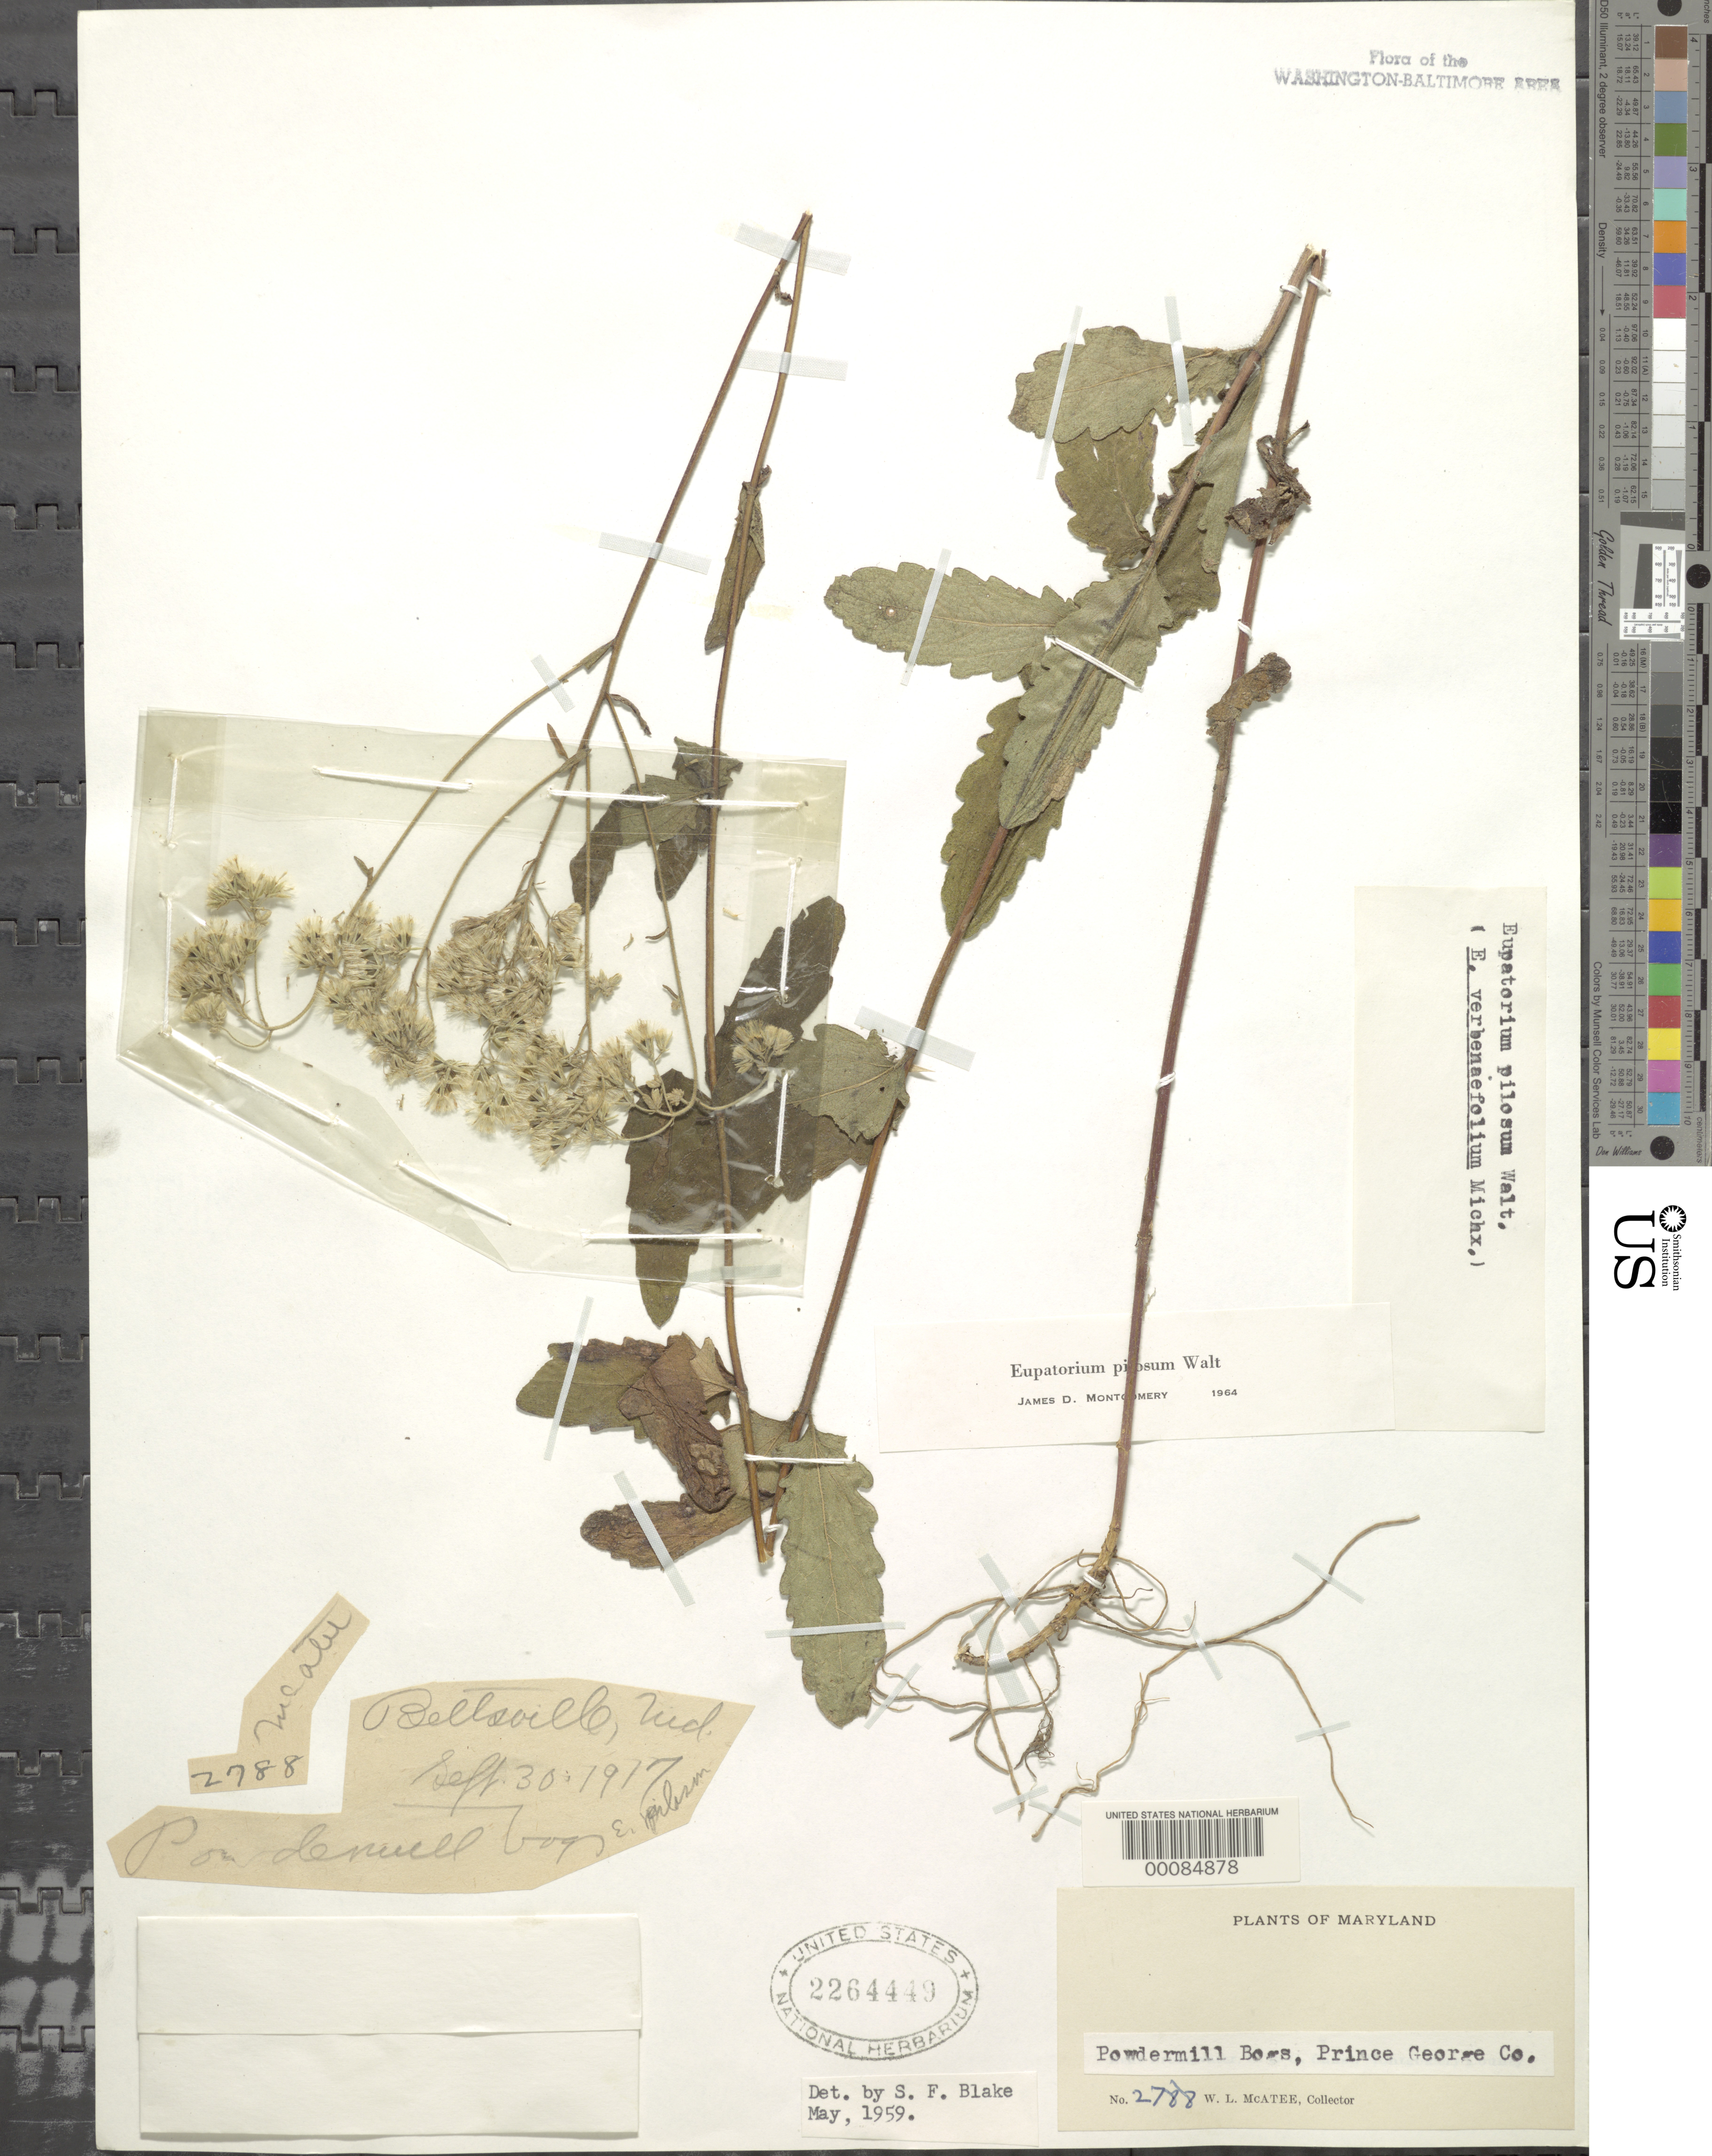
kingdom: Plantae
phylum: Tracheophyta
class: Magnoliopsida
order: Asterales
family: Asteraceae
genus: Eupatorium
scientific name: Eupatorium pilosum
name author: Walter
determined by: Montgomery, J. D.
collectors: W. McAtee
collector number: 2788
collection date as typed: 30 Sep 1917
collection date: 1917-09-30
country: United States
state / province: Maryland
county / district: Prince George's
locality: Beltsville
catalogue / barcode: US 2264449